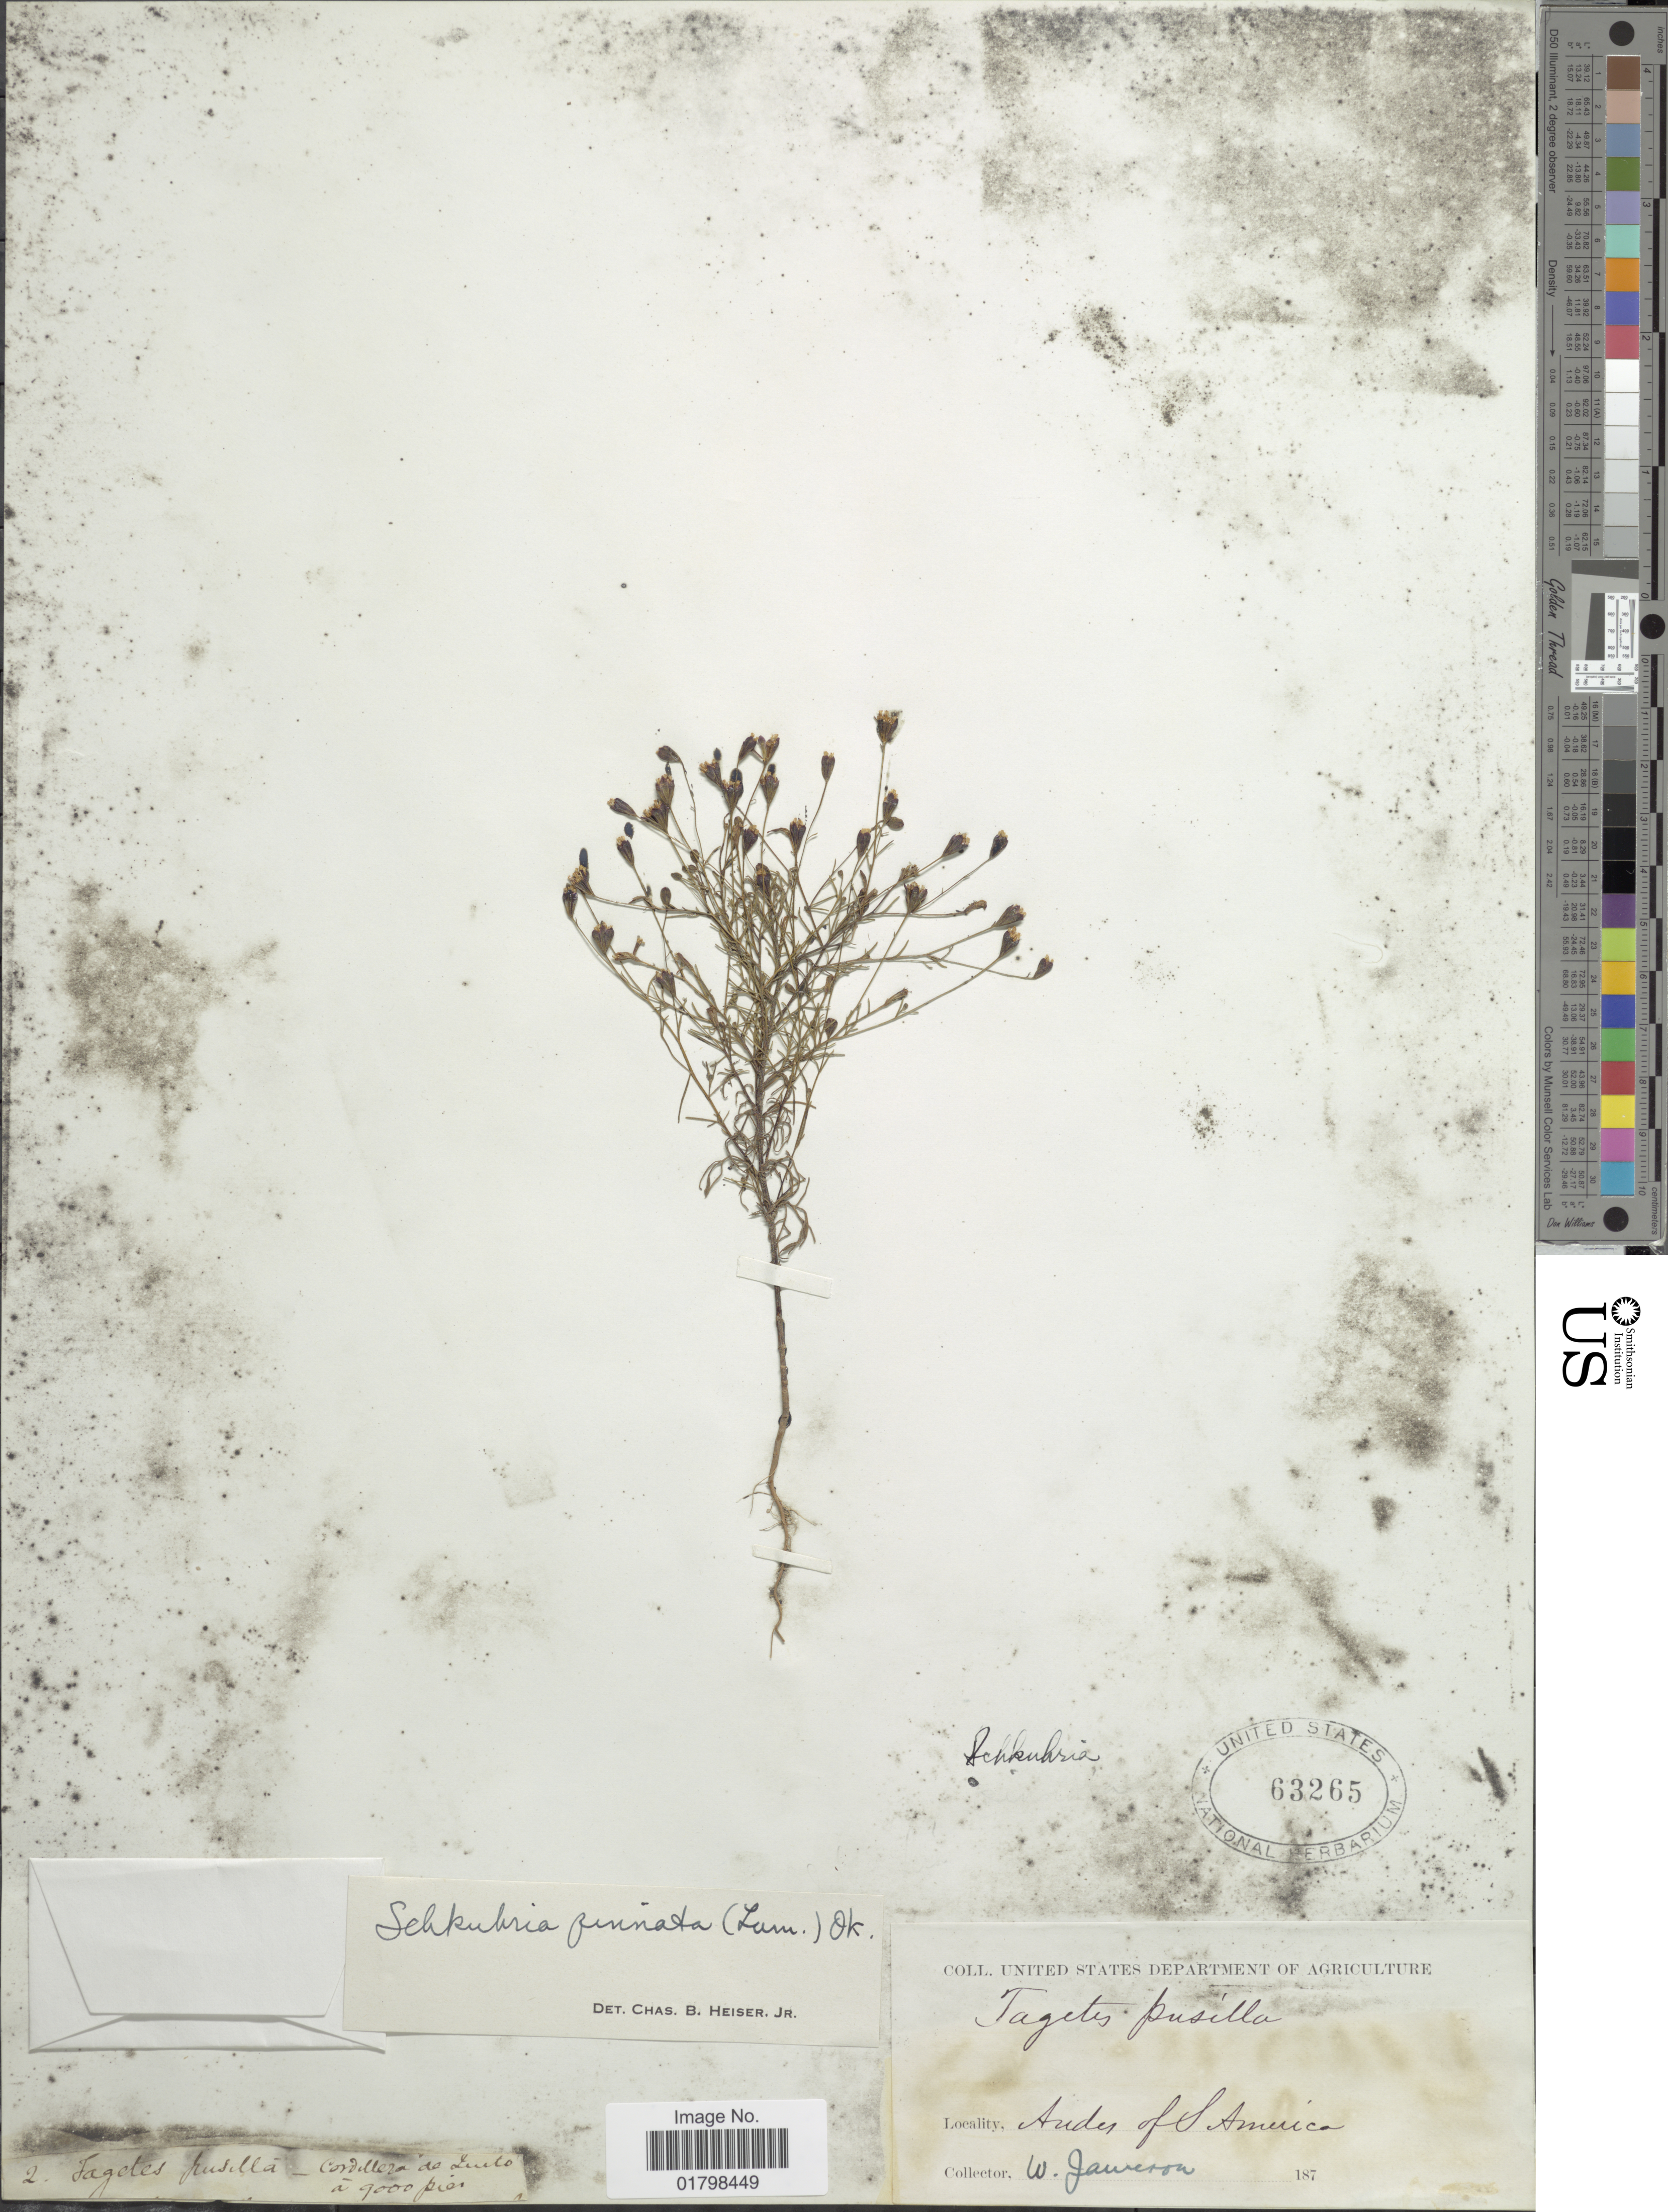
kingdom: Plantae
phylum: Tracheophyta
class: Magnoliopsida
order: Asterales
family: Asteraceae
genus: Schkuhria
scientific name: Schkuhria pinnata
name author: (Lam.) Kuntze ex Thell.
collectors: W. Jameson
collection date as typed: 187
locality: Andes of S America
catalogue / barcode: US 63265